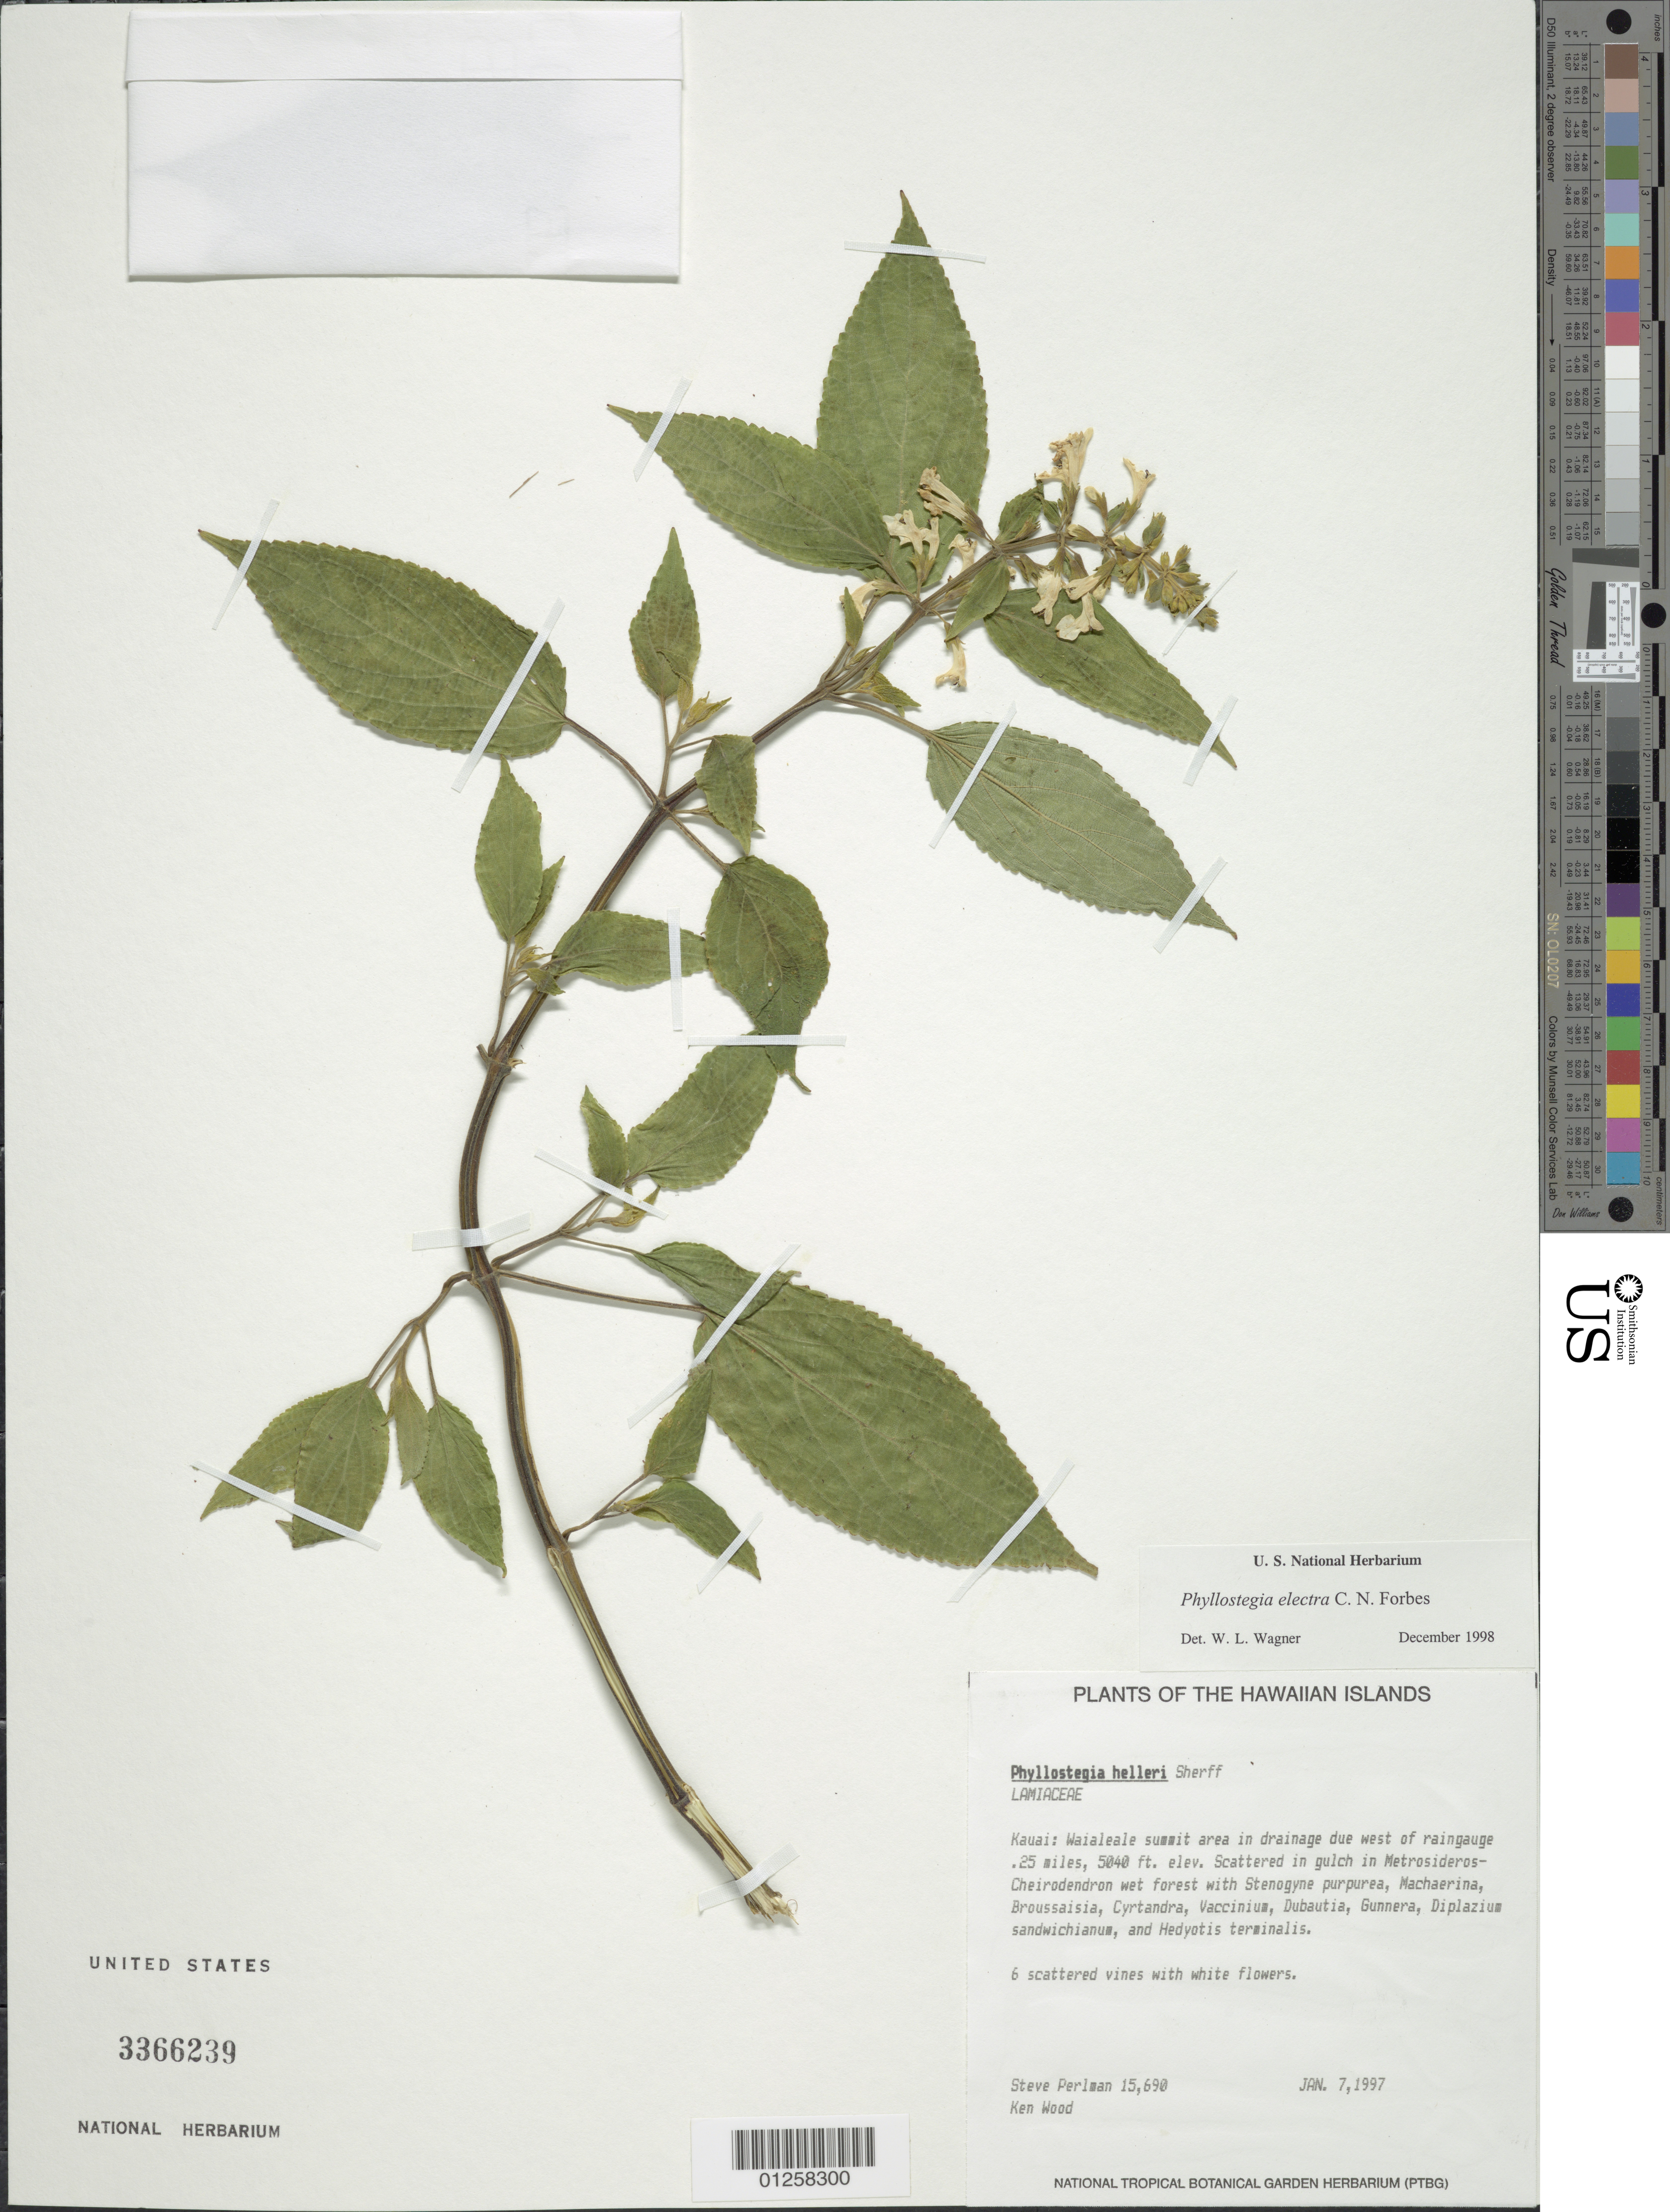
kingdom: Plantae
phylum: Tracheophyta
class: Magnoliopsida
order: Lamiales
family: Lamiaceae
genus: Phyllostegia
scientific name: Phyllostegia electra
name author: C.N. Forbes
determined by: Wagner, W. L., (BOT), Smithsonian Institution - National Museum of Natural History (UNITED STATES)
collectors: S. P. Perlman & K. R. Wood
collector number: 15690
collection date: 1997-01-07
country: United States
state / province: Hawaii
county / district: Kaui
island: Kaua'i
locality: Waialeale summit area in drainage due west of raingauge .25 miles.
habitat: Wet forest.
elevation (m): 1536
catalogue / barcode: US 3366239